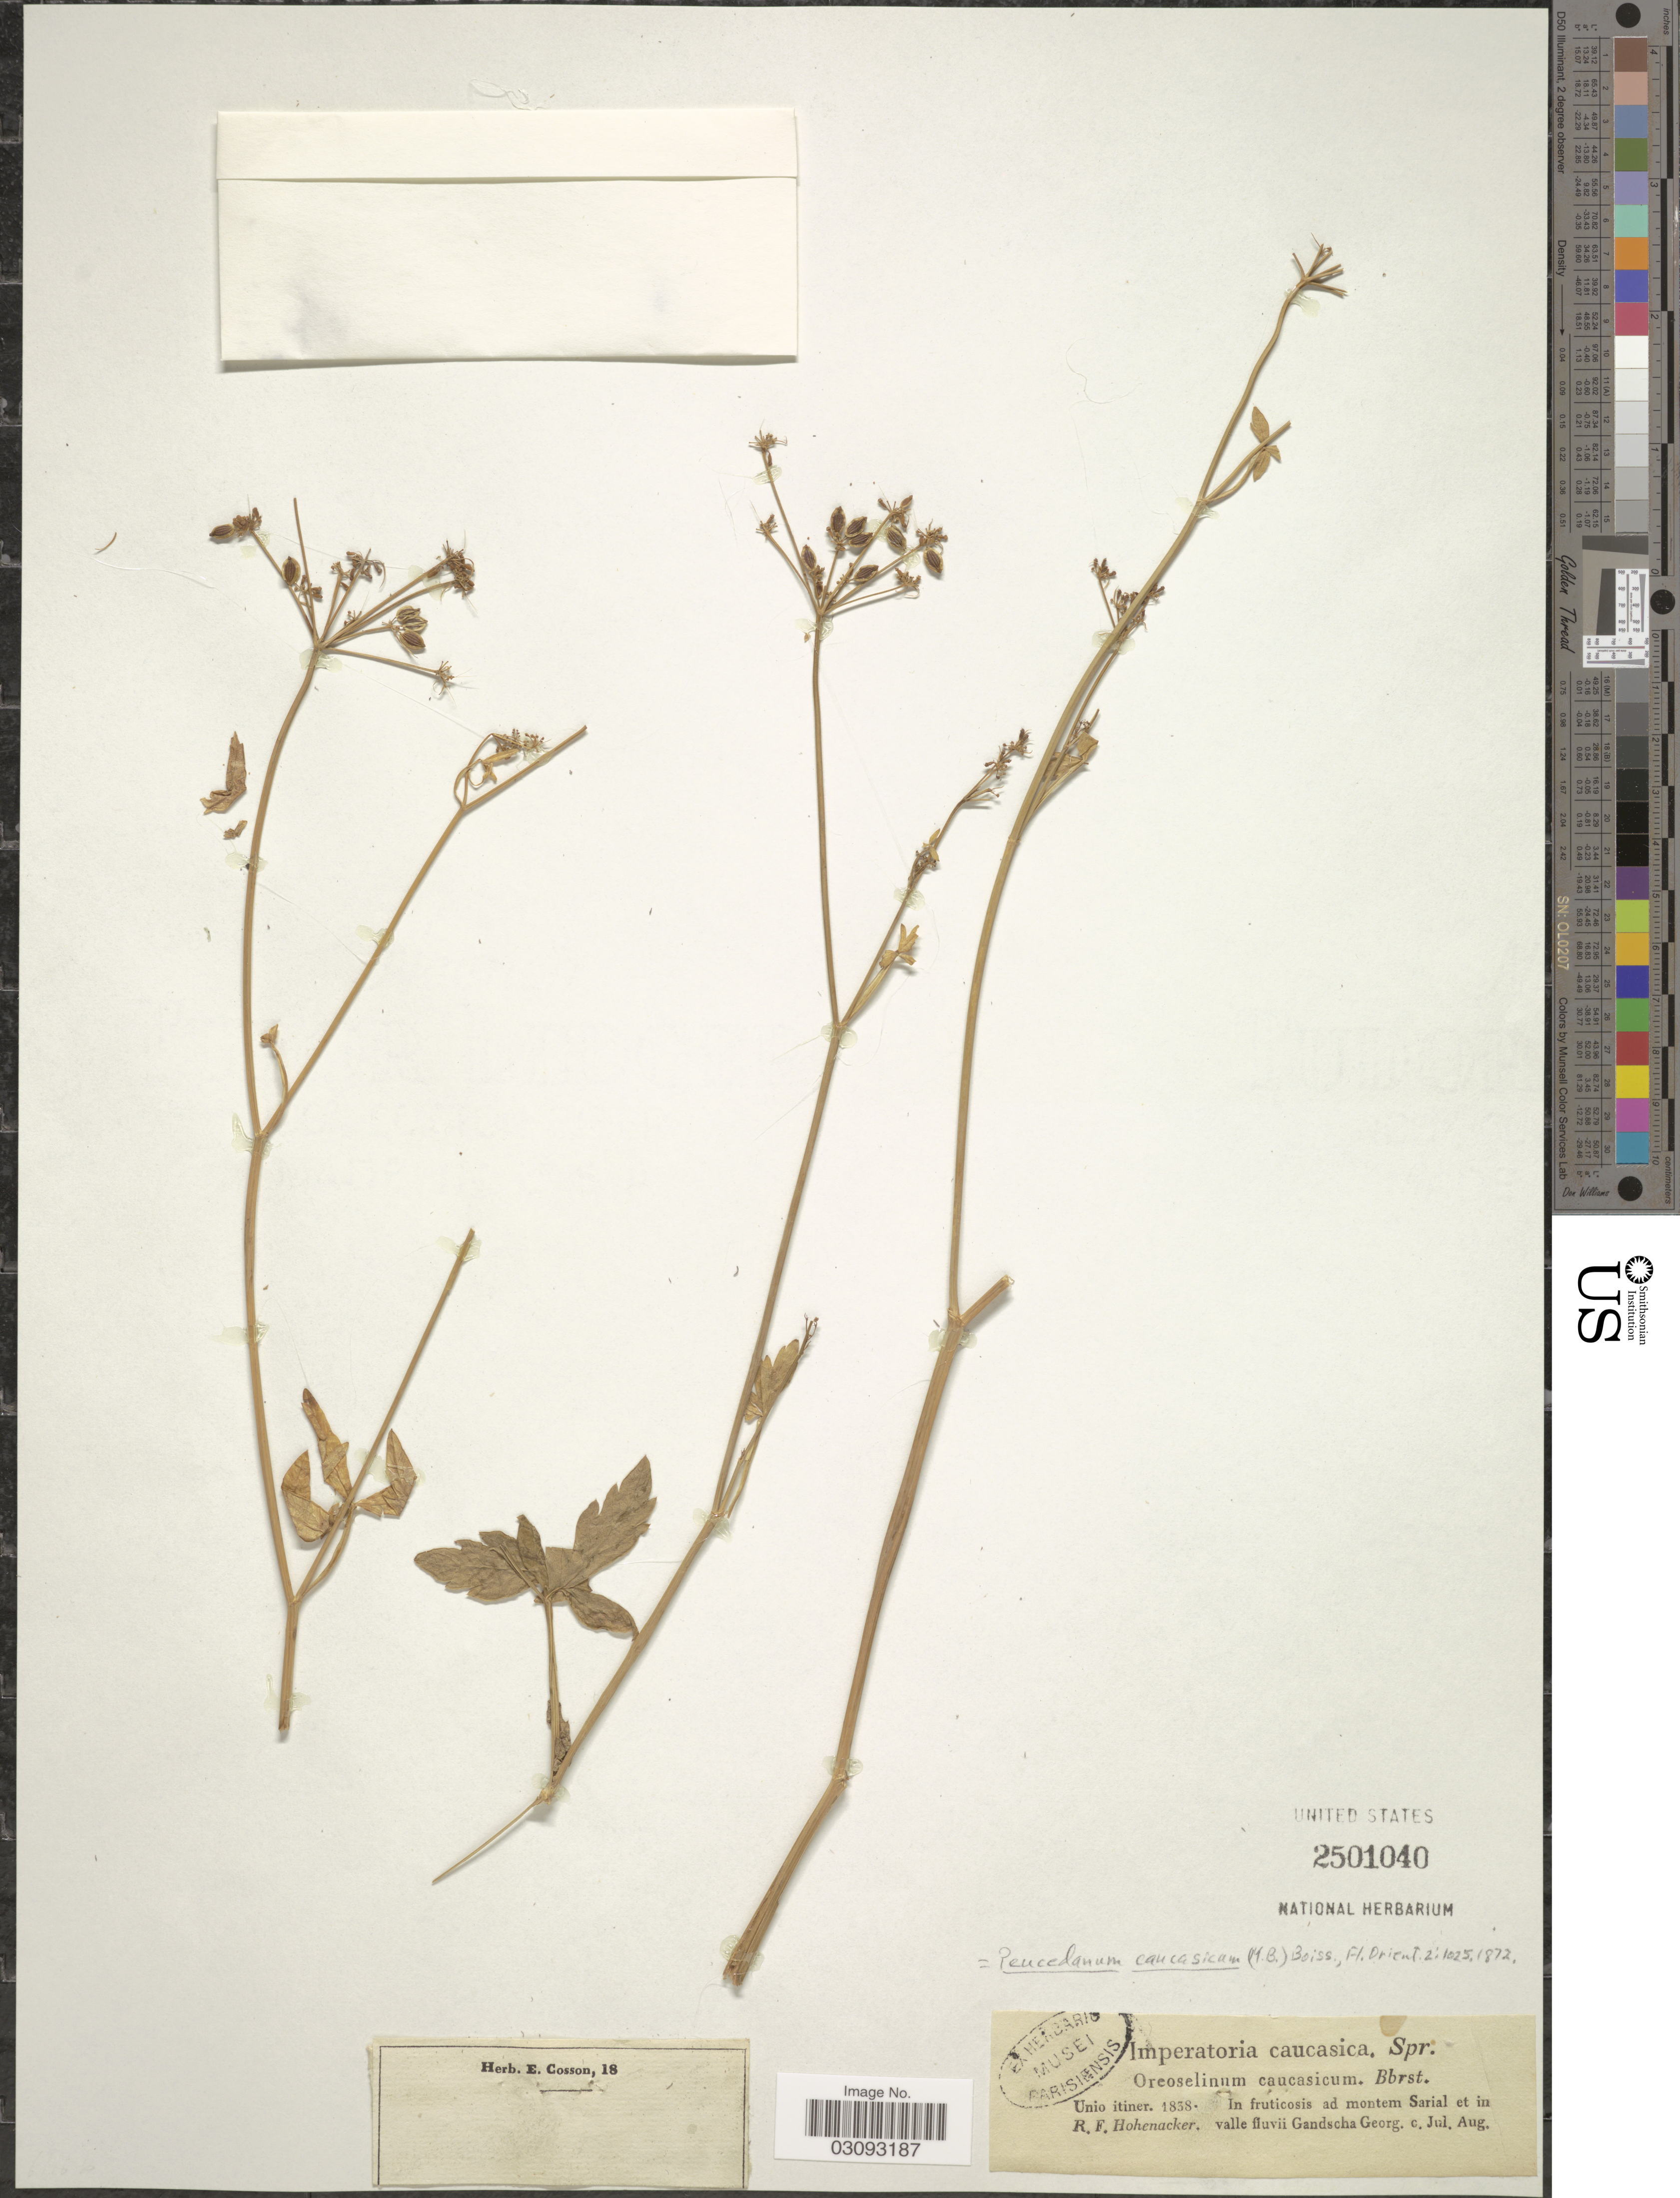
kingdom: Plantae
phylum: Tracheophyta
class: Magnoliopsida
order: Apiales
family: Apiaceae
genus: Cervaria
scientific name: Cervaria caucasica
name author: (M. Bieb.) Pimenov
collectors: R. F. Hohenacker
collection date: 1838-07/1838-08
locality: Ad montem Sarial et in valle fluvii Gandscha Georg.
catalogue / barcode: US 2501040